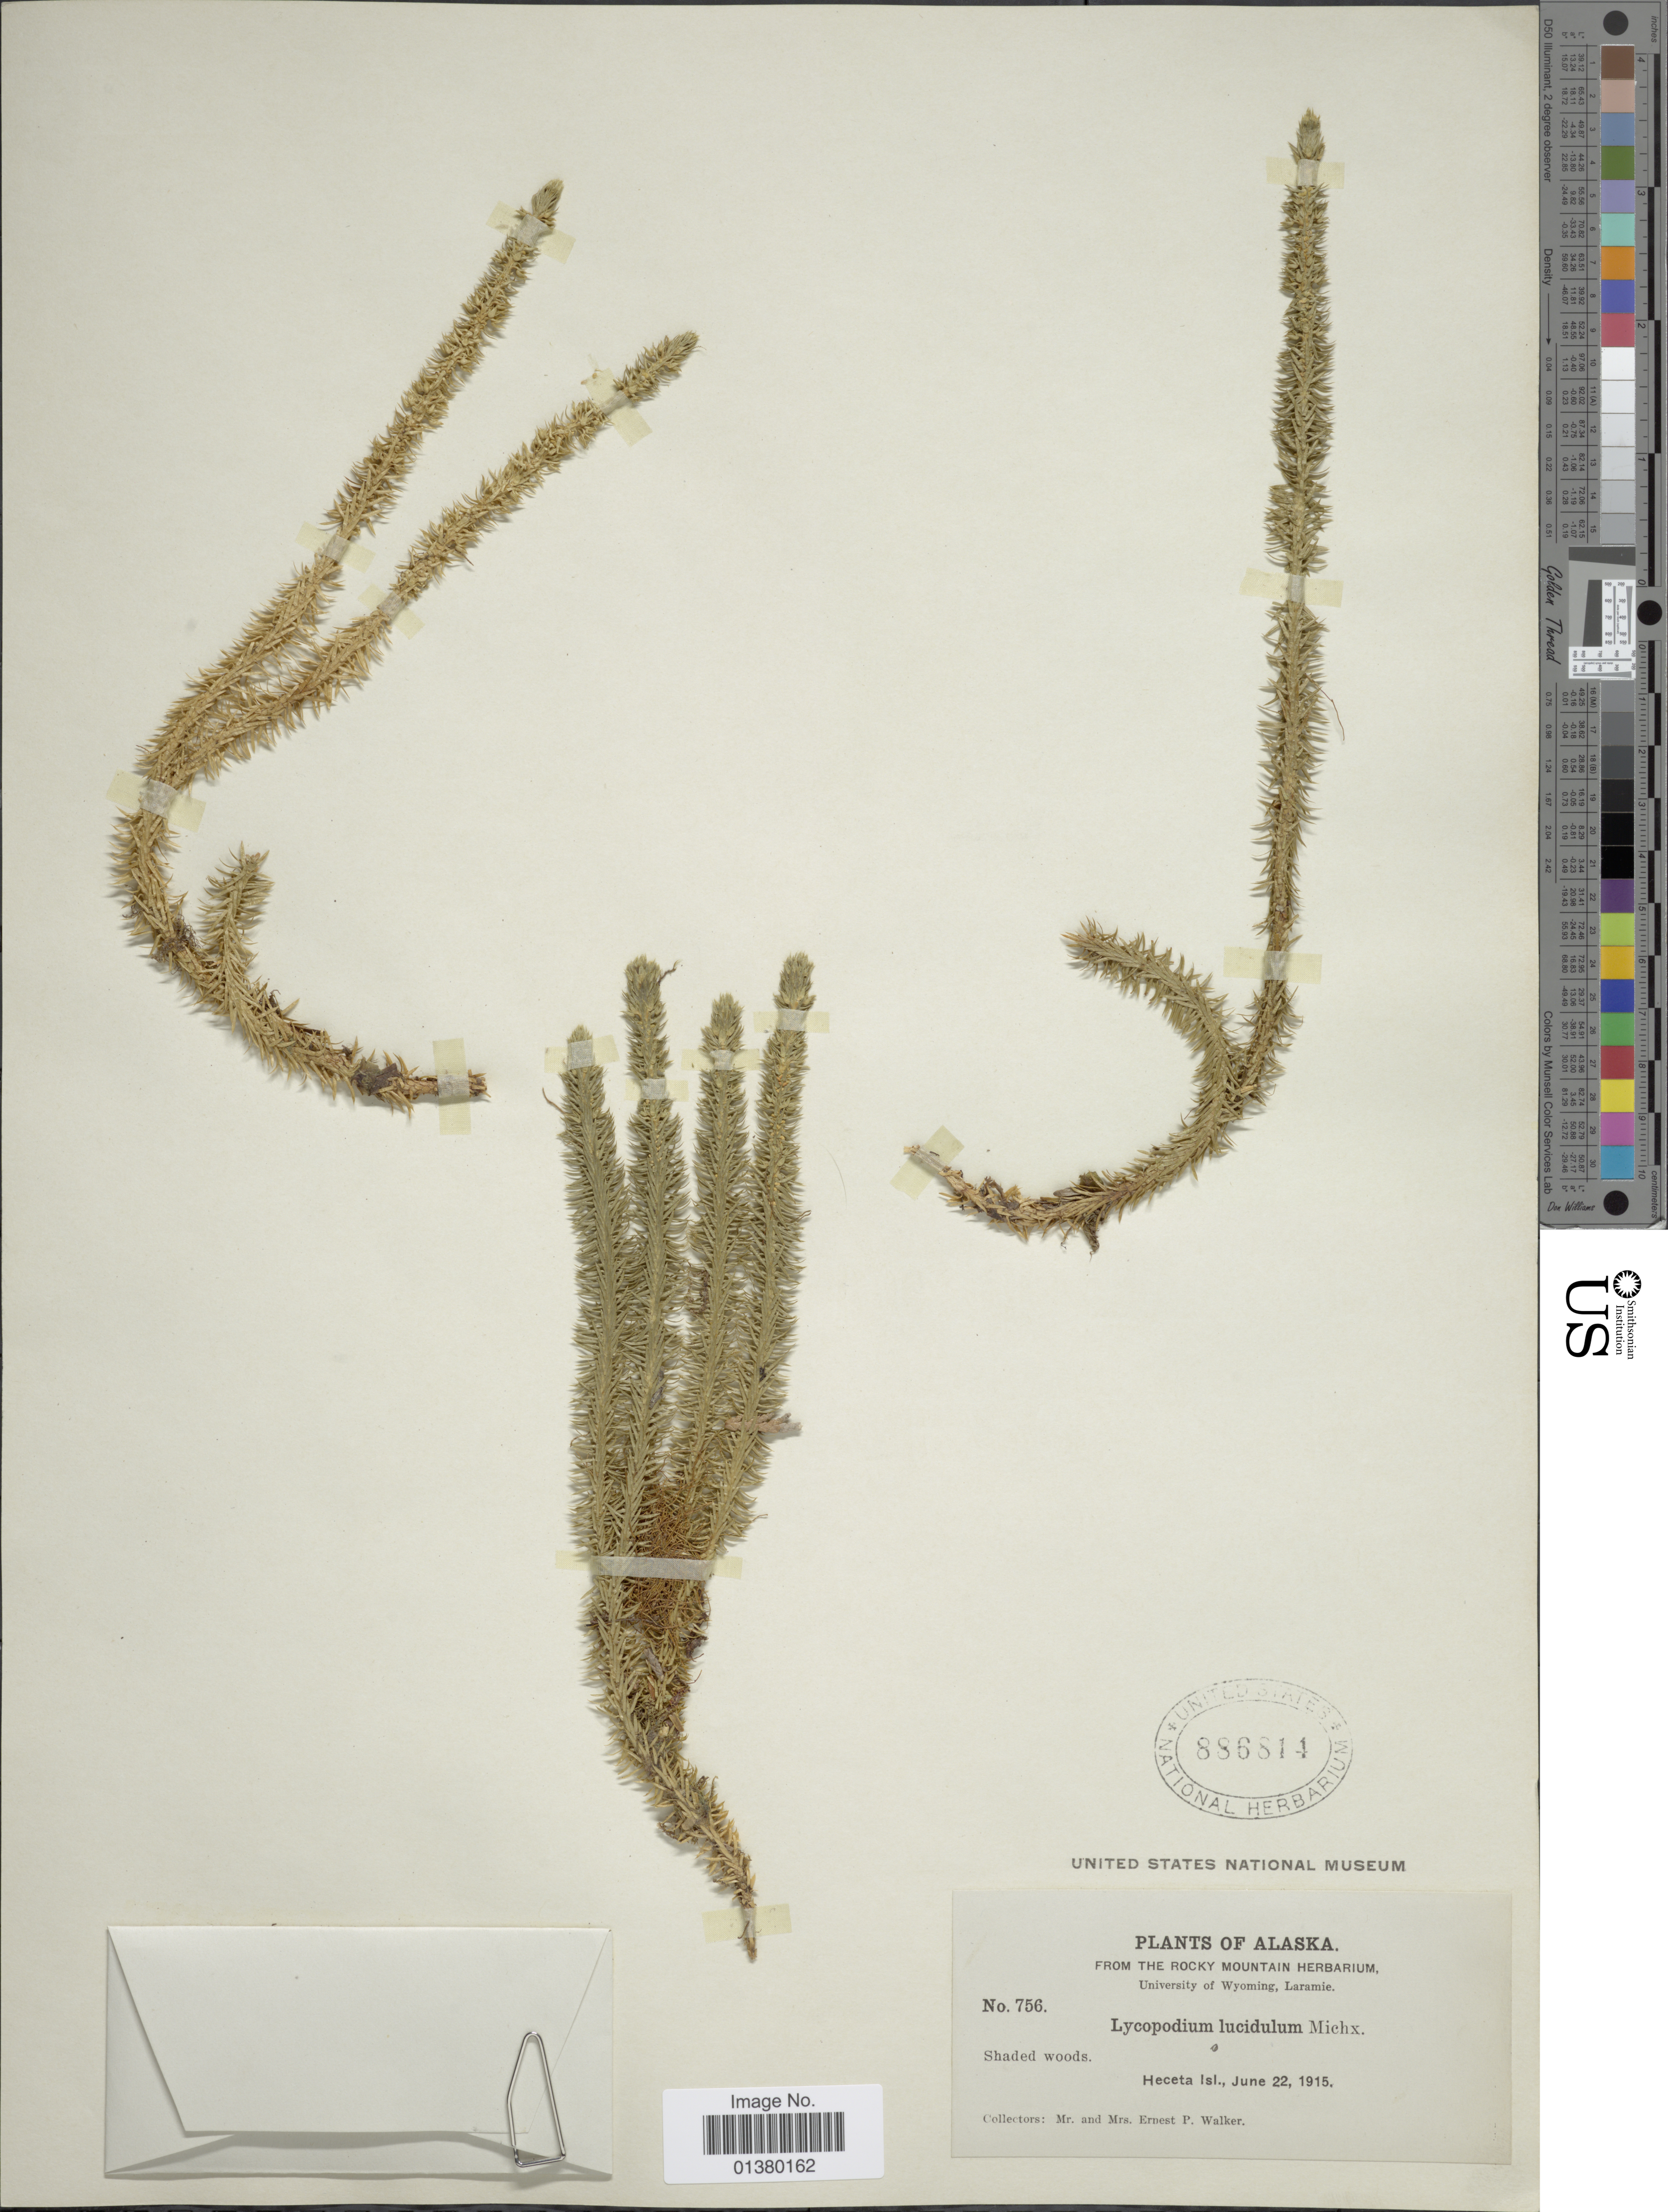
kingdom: Plantae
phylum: Tracheophyta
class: Lycopodiopsida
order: Lycopodiales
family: Lycopodiaceae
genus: Huperzia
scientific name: Huperzia lucidula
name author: (Michx.) Trevis.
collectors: E. P. Walker & E. Walker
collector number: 756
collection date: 1915-01-22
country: United States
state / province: Alaska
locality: Heceta isl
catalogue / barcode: US 886814